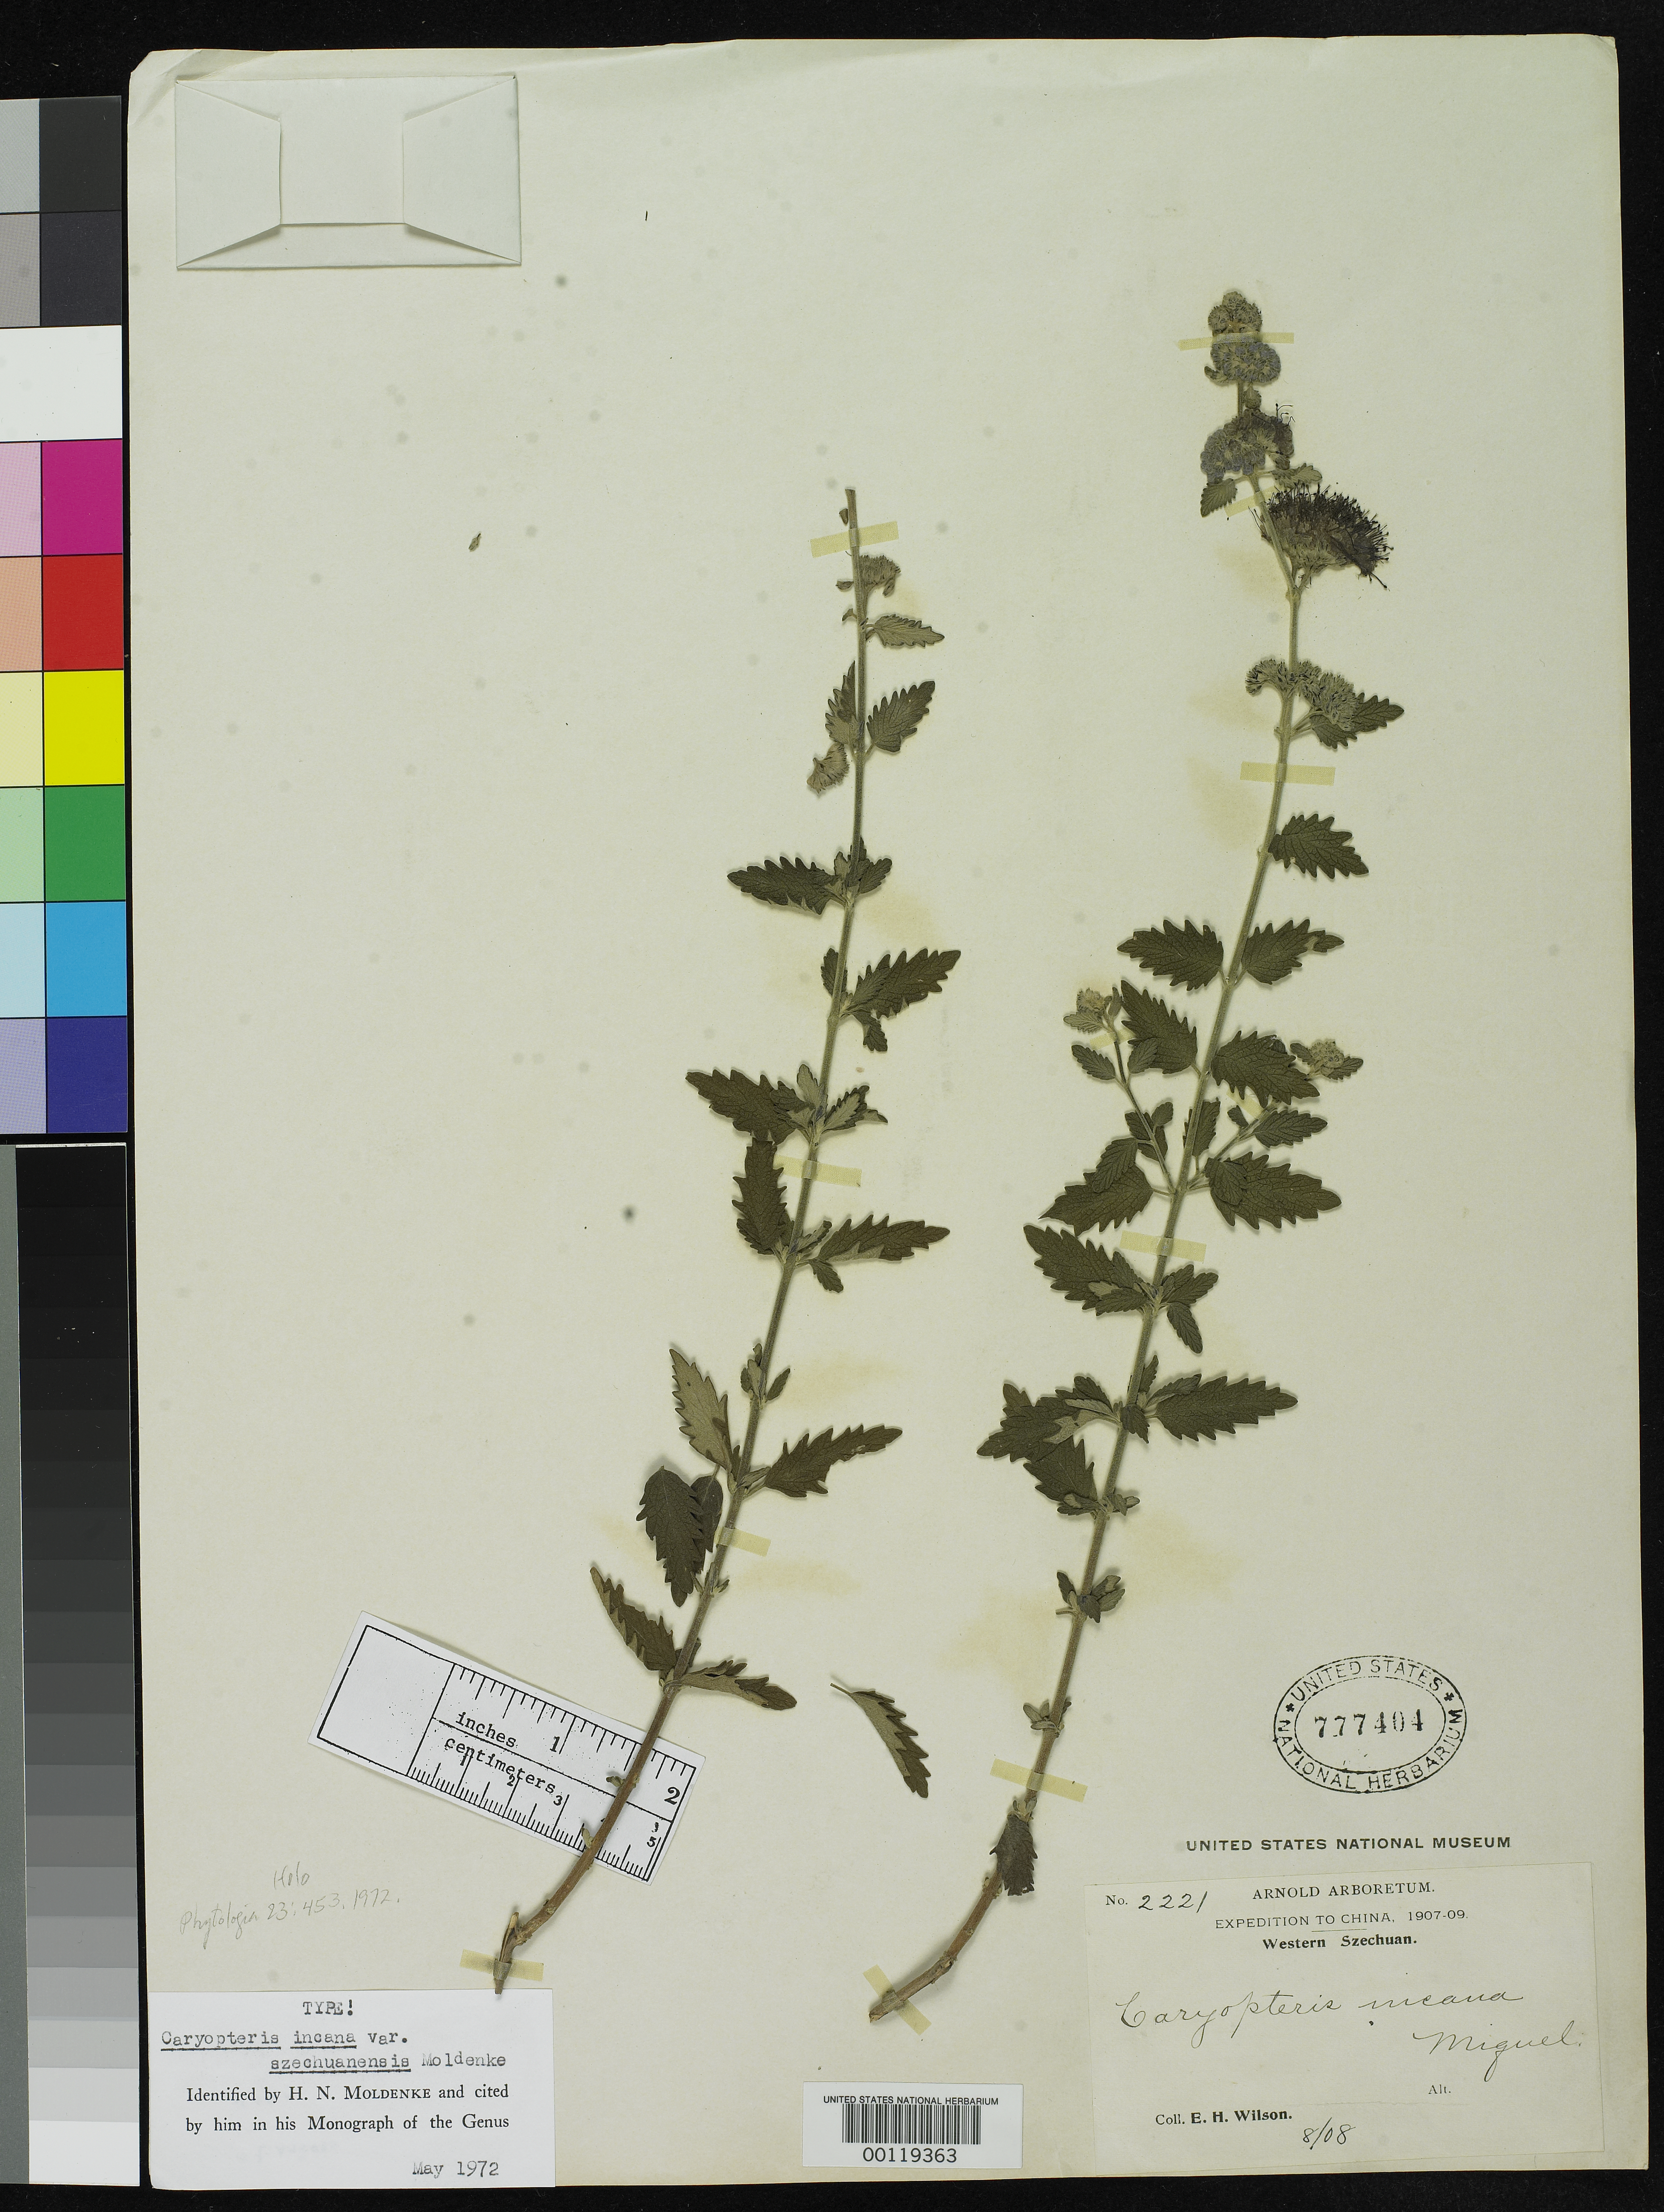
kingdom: Plantae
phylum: Tracheophyta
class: Magnoliopsida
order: Lamiales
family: Lamiaceae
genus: Caryopteris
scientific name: Caryopteris incana var. szechuanensis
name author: Moldenke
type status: Holotype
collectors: E. H. Wilson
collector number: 2221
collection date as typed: Aug 1908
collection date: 1908-08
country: China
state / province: Sichuan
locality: Western (part).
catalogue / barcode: US 777404